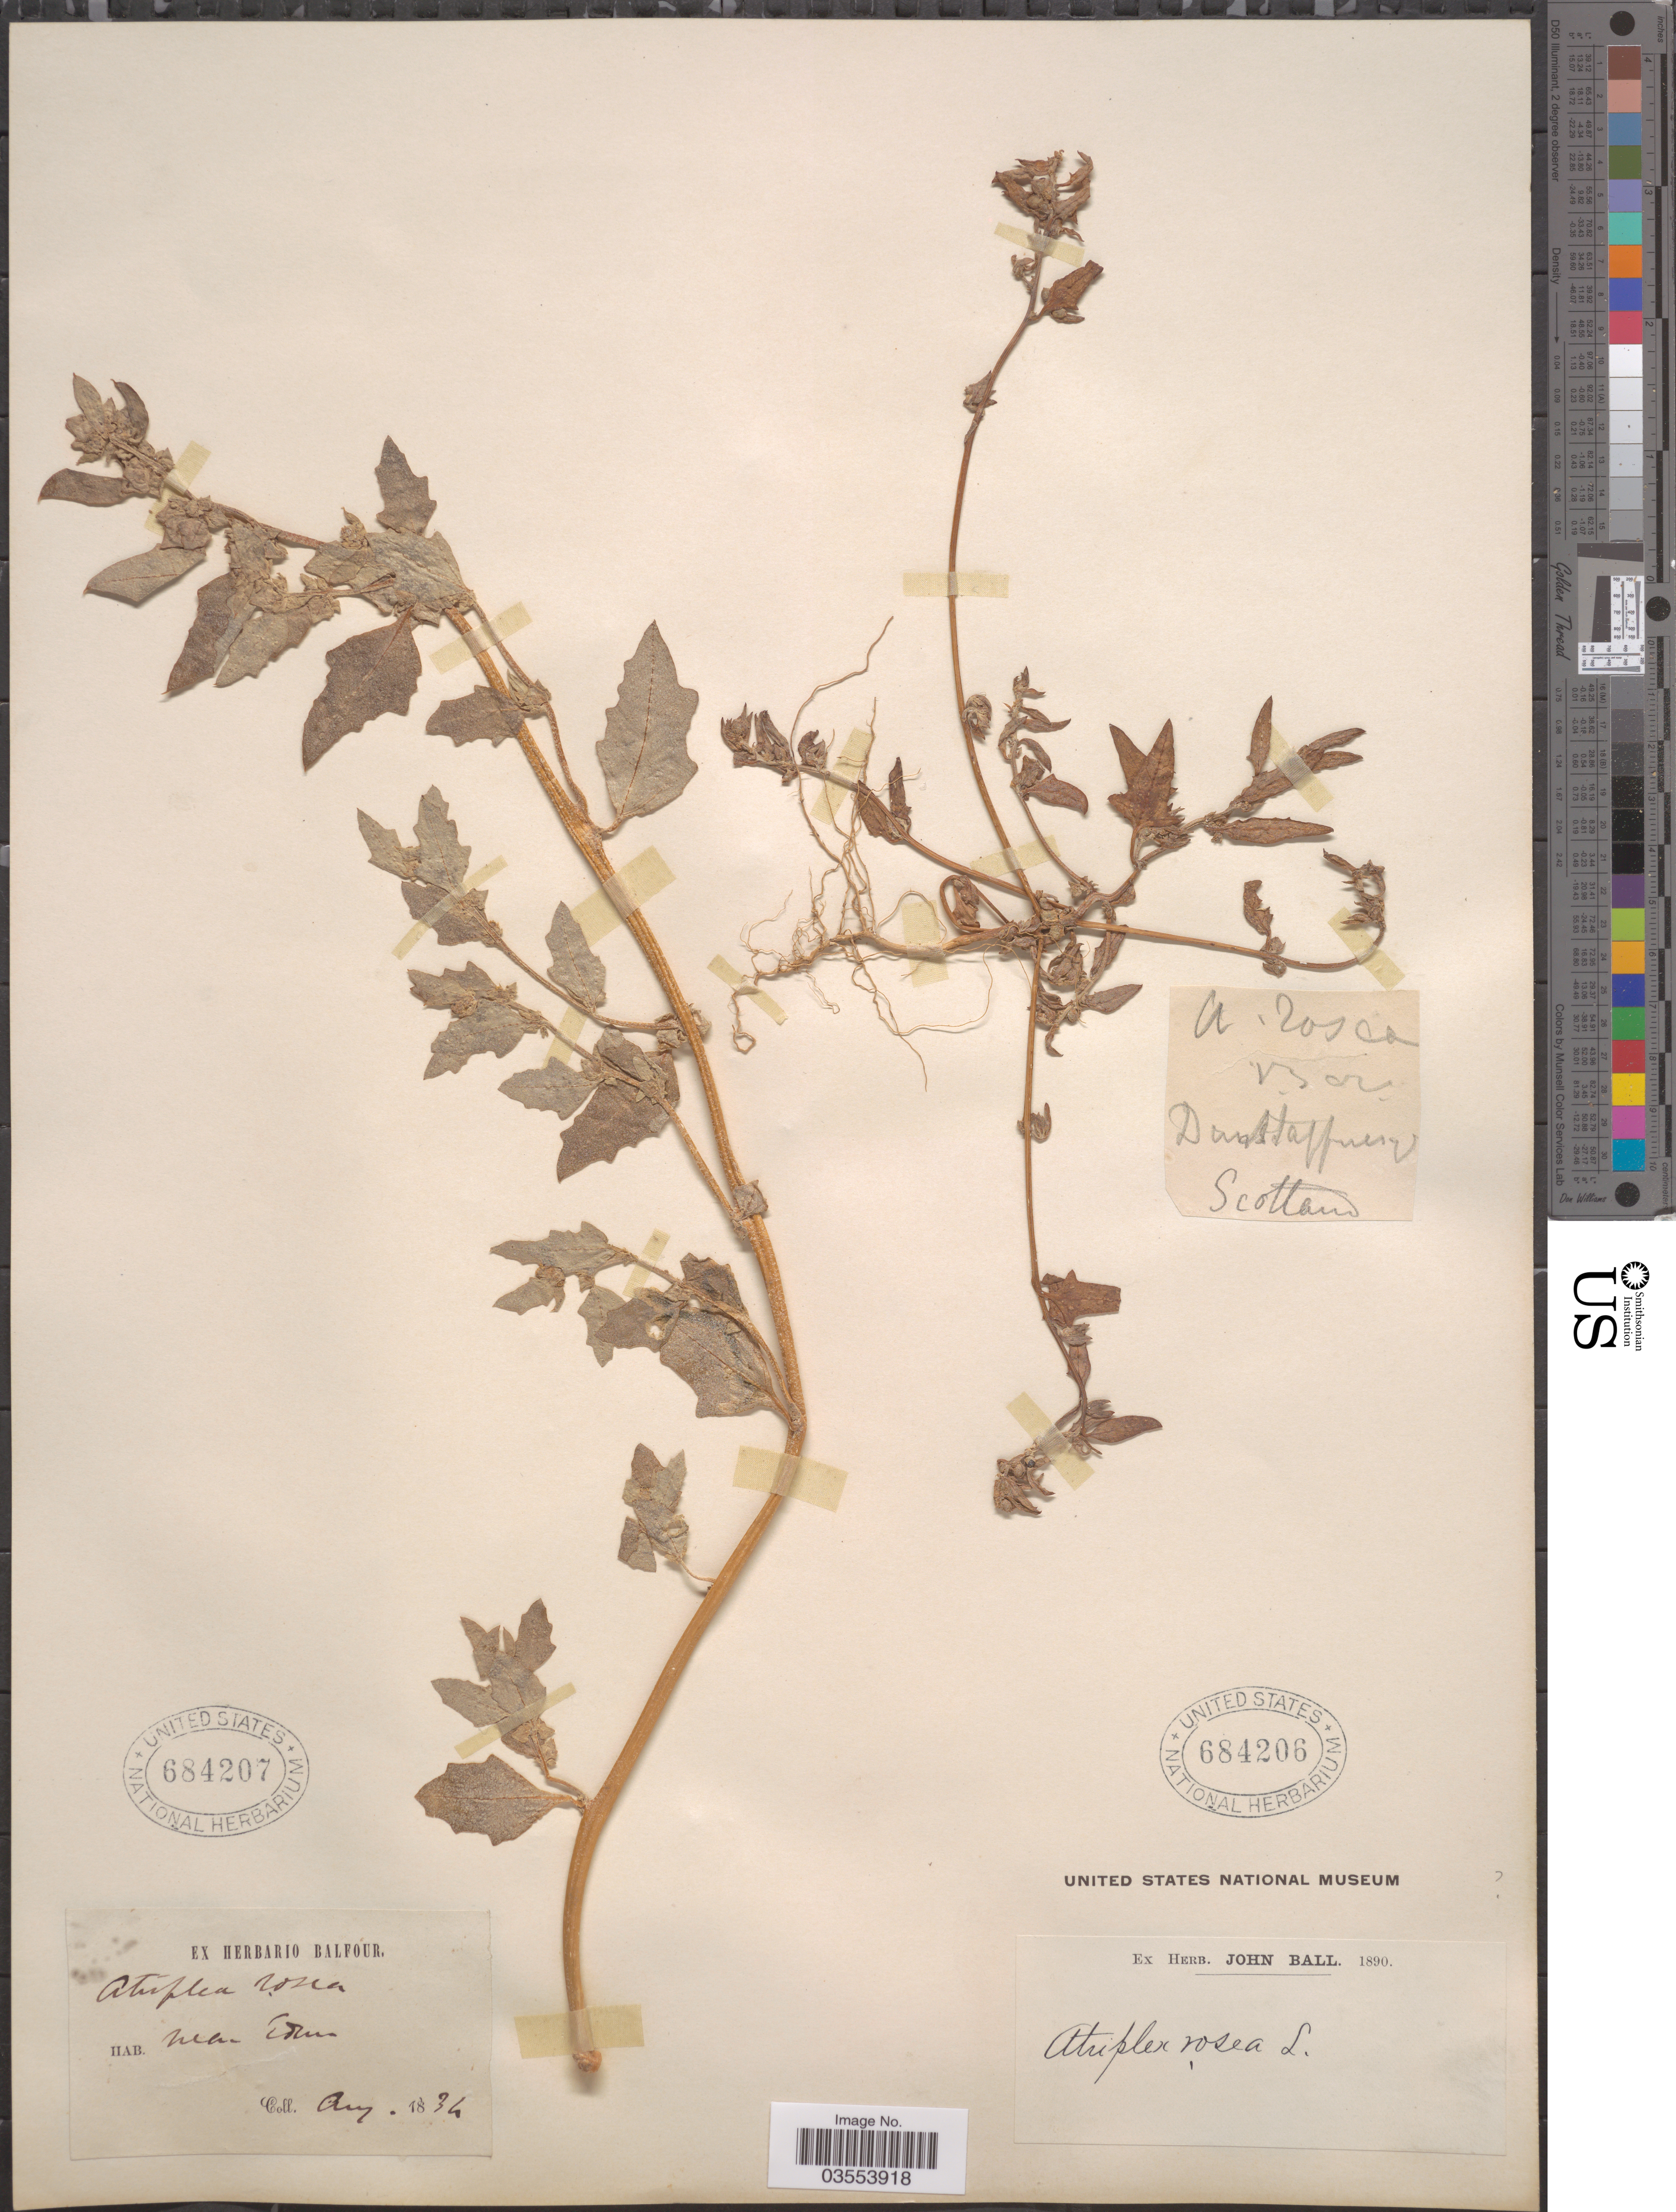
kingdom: Plantae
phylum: Tracheophyta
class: Magnoliopsida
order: Caryophyllales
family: Amaranthaceae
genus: Atriplex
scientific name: Atriplex rosea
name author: L.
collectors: ex herb. John Ball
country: United Kingdom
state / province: Scotland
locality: Dunstaffnage.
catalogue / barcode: US 684206-2